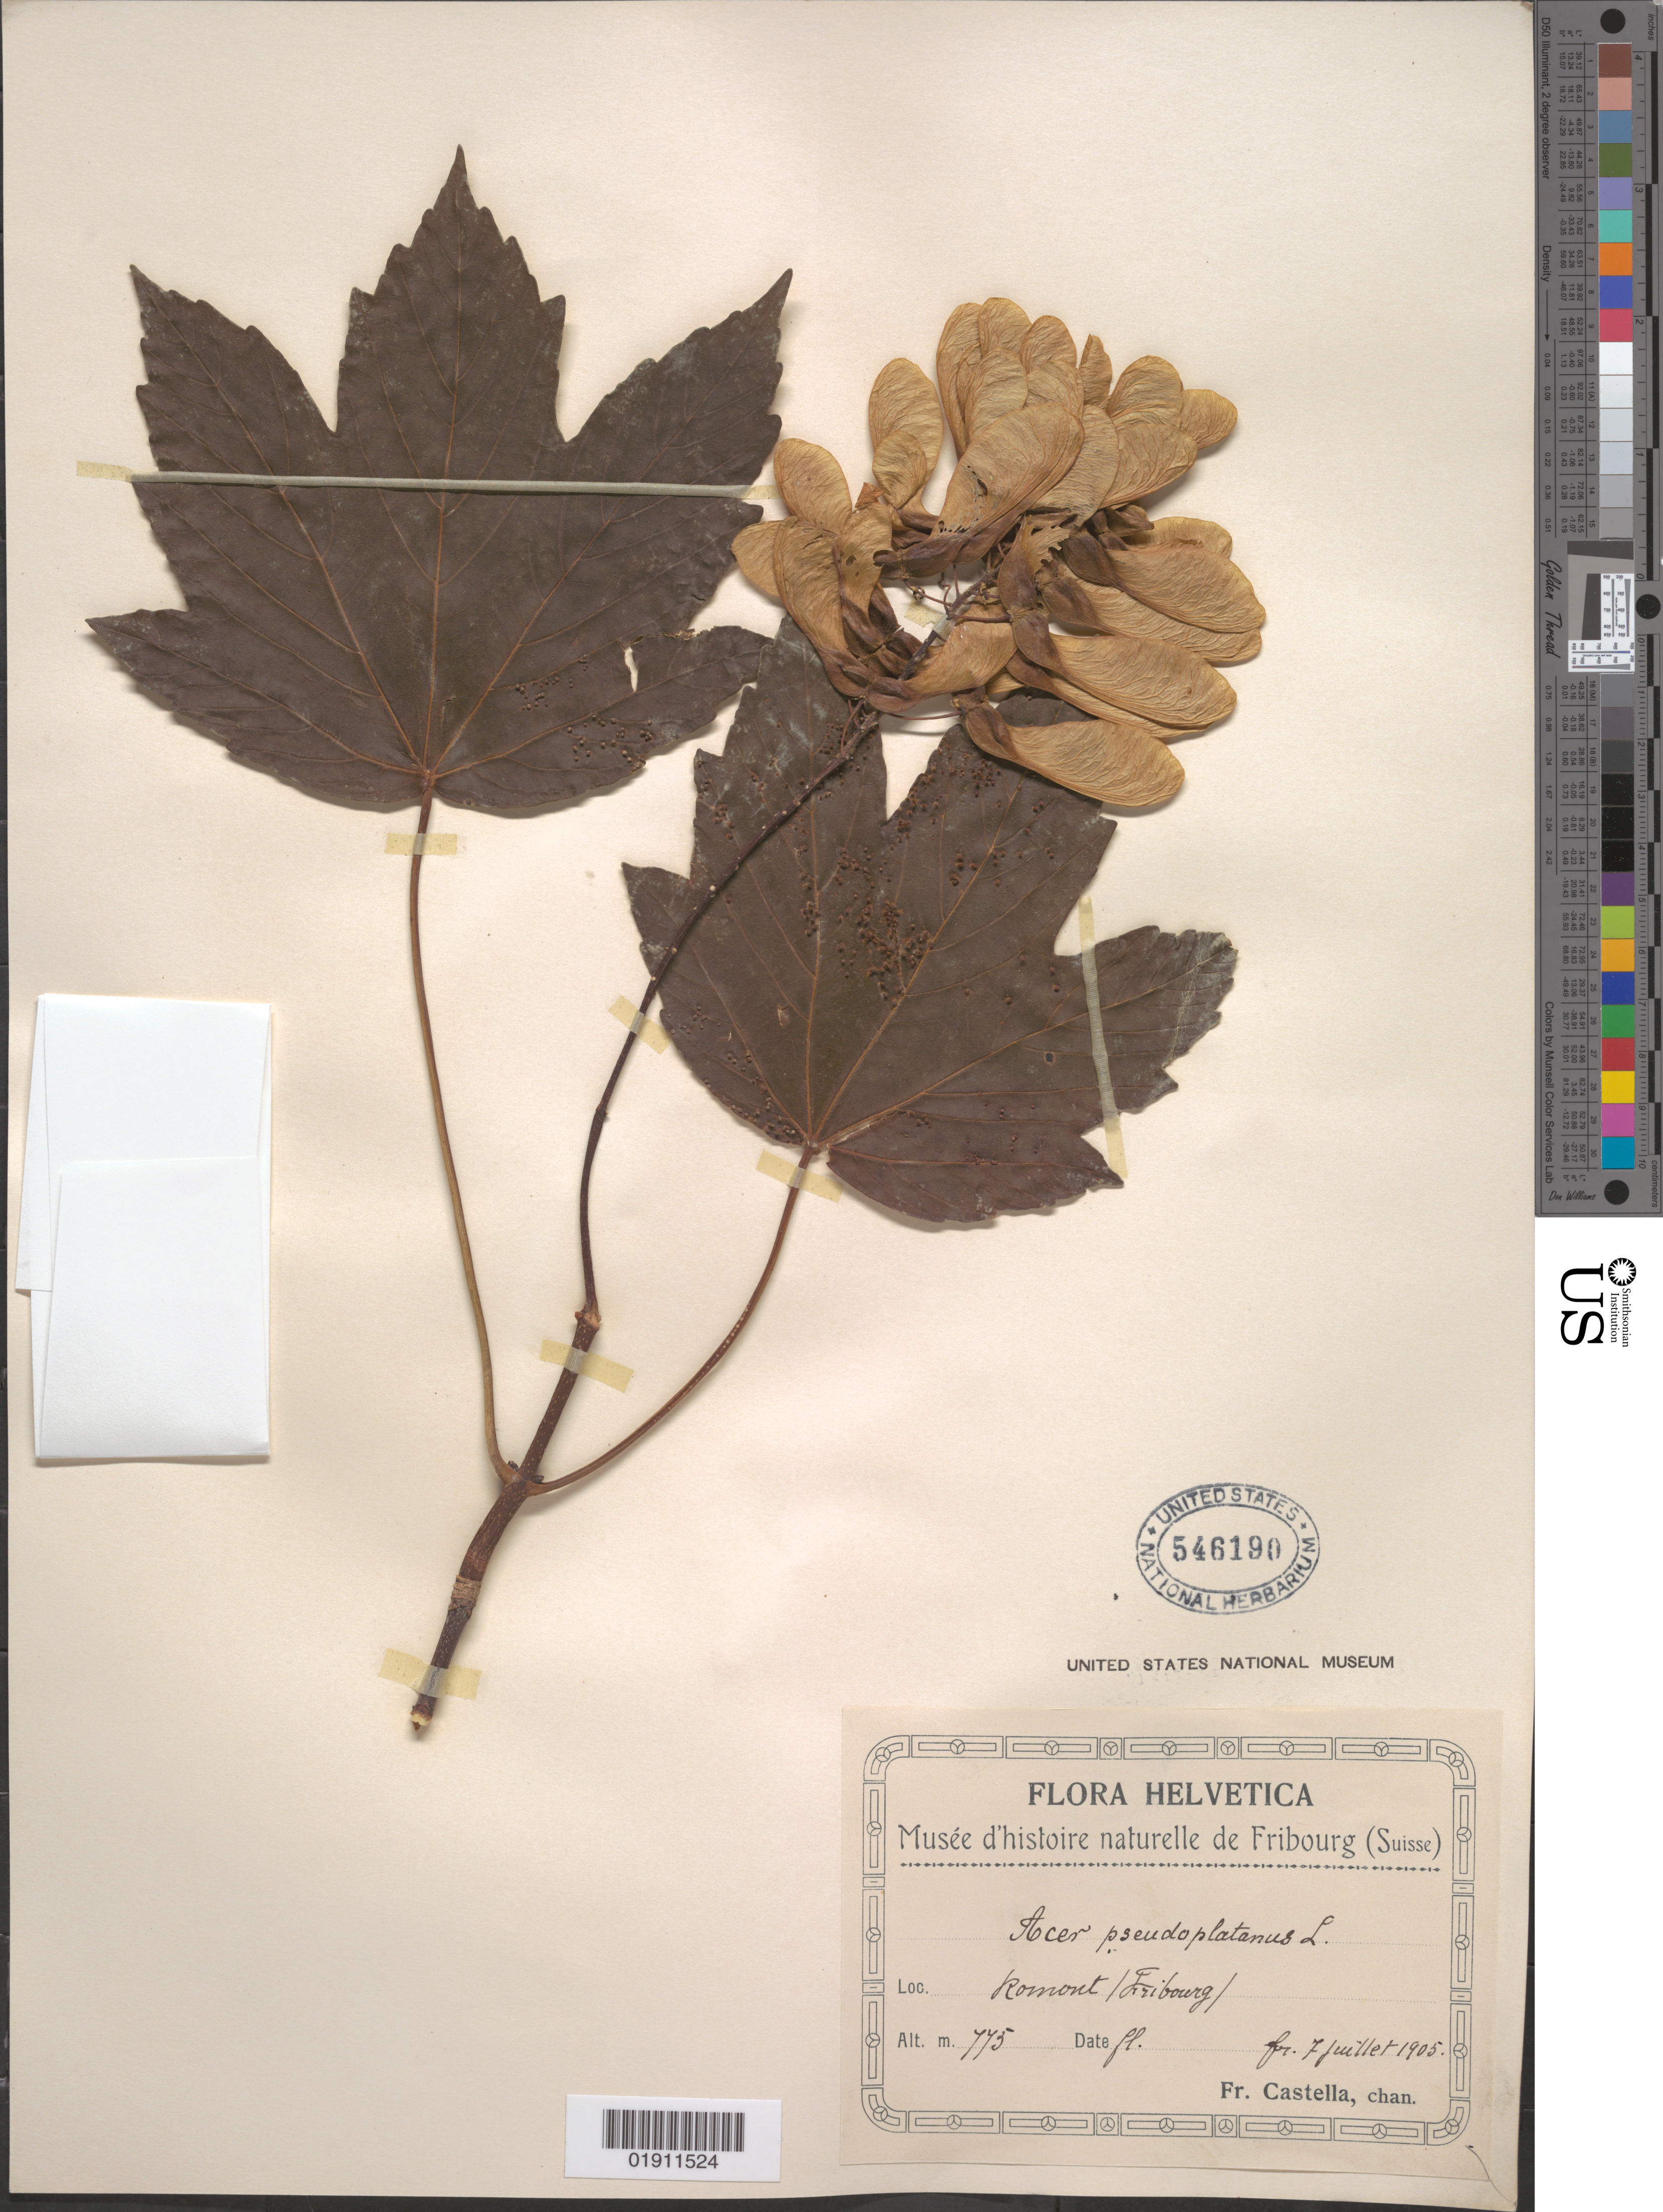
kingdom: Plantae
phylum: Tracheophyta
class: Magnoliopsida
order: Sapindales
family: Sapindaceae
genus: Acer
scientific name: Acer pseudoplatanus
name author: L.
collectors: Fr. Castella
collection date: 1905-07-07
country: Switzerland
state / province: Fribourg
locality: Romount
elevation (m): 775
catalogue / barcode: US 546190